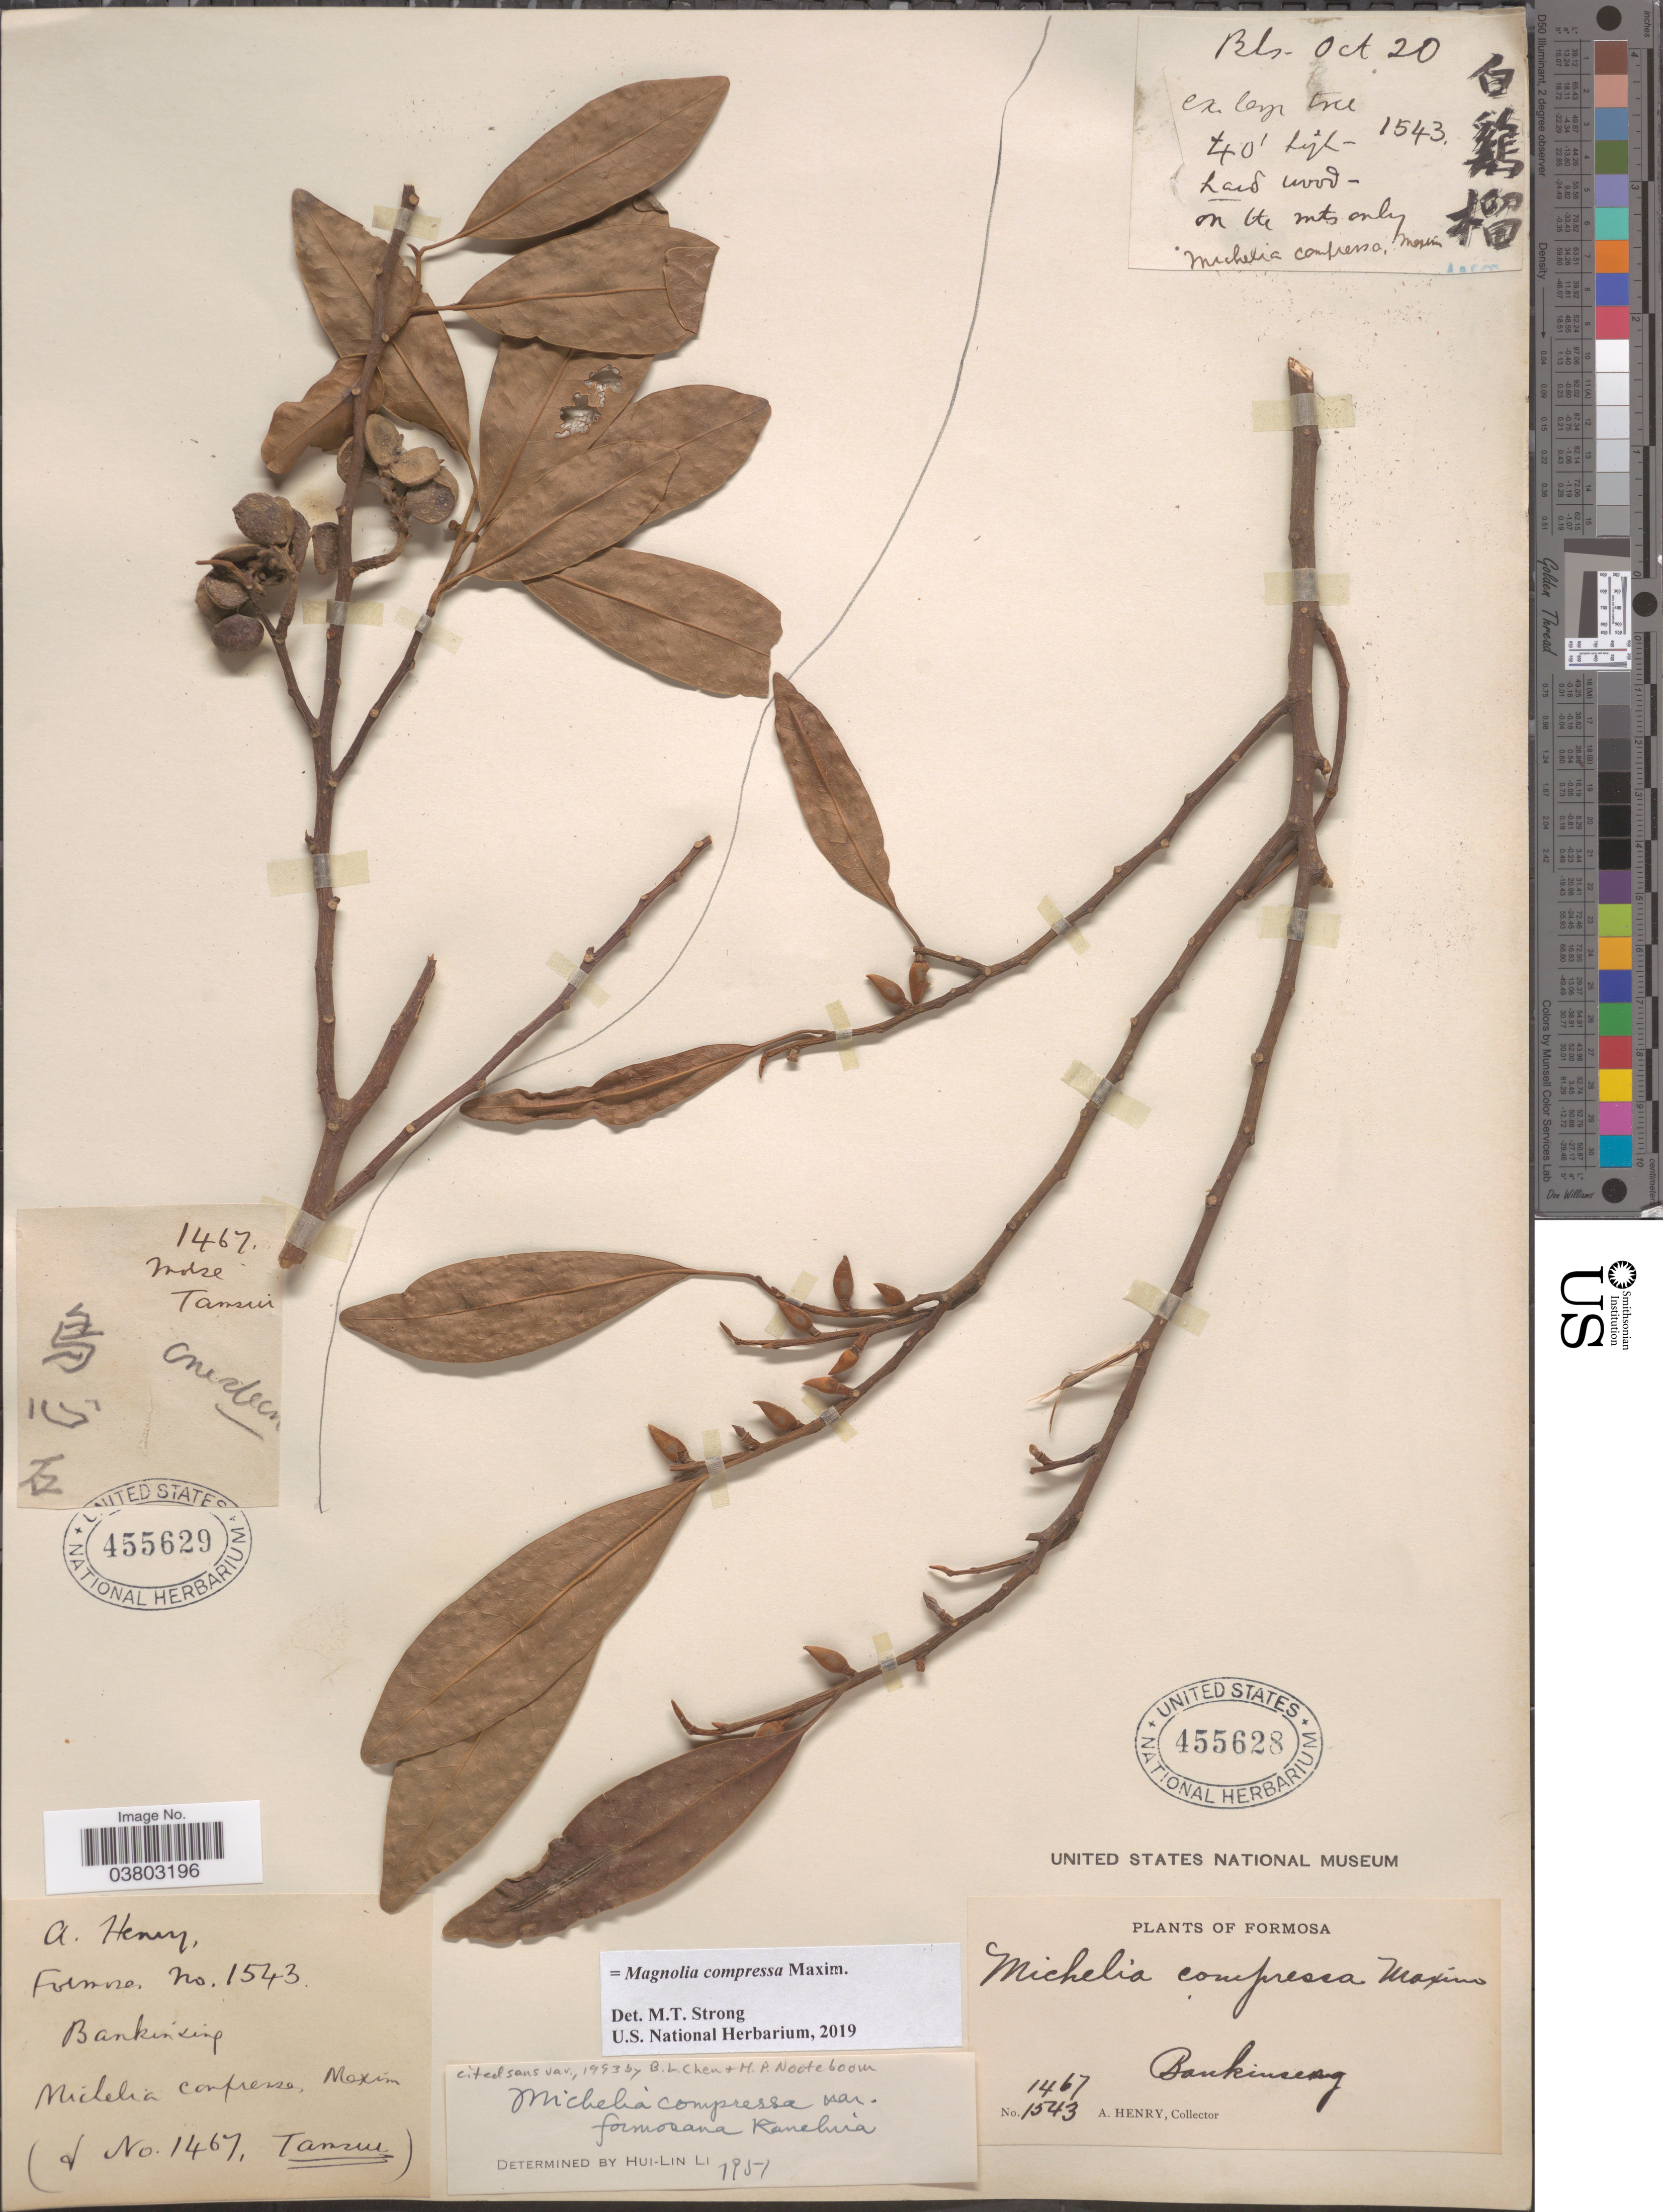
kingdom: Plantae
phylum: Tracheophyta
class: Magnoliopsida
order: Magnoliales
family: Magnoliaceae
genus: Magnolia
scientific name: Magnolia compressa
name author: Maxim.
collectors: A. Henry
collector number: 1543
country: Taiwan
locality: Formosa. Bankinseng.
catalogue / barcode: US 455629-2